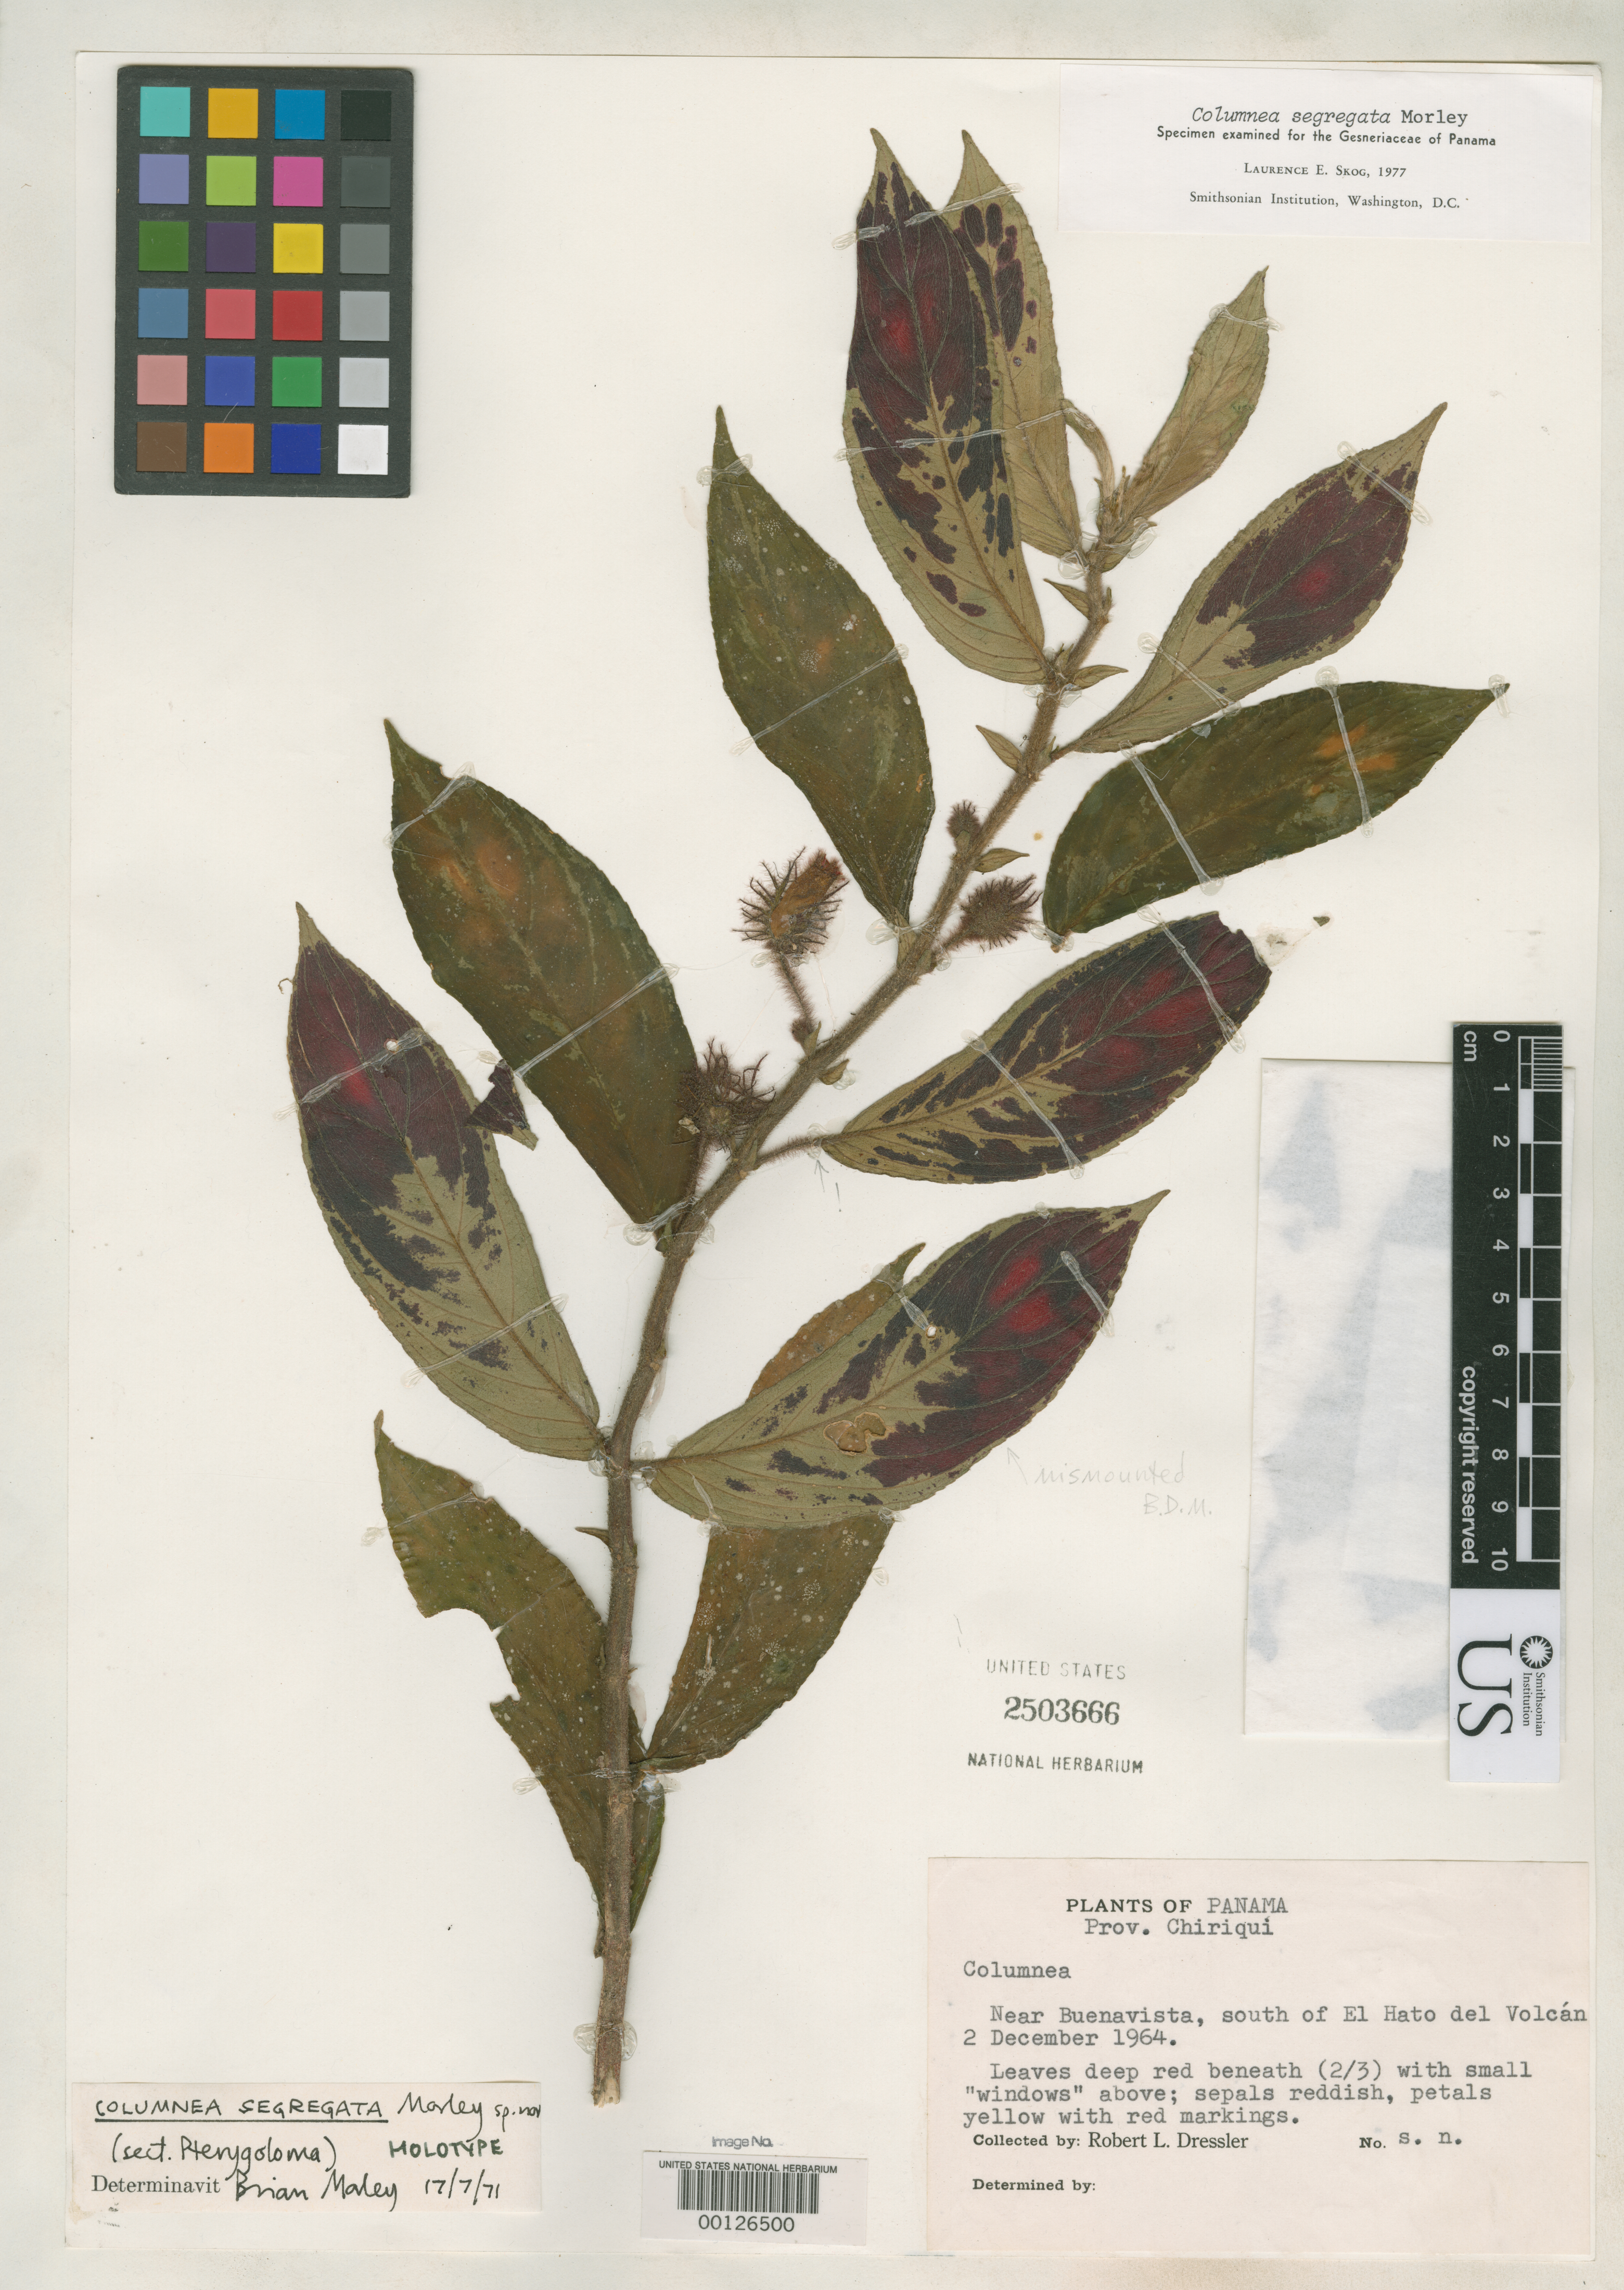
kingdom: Plantae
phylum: Tracheophyta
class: Magnoliopsida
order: Lamiales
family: Gesneriaceae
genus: Columnea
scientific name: Columnea segregata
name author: B.D. Morley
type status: Holotype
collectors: R. Dressler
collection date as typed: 02 Dec 1964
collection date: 1964-12-02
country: Panama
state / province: Chiriquí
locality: Near Buena Vista, S of El Hato del Volcan.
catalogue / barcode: US 2503666